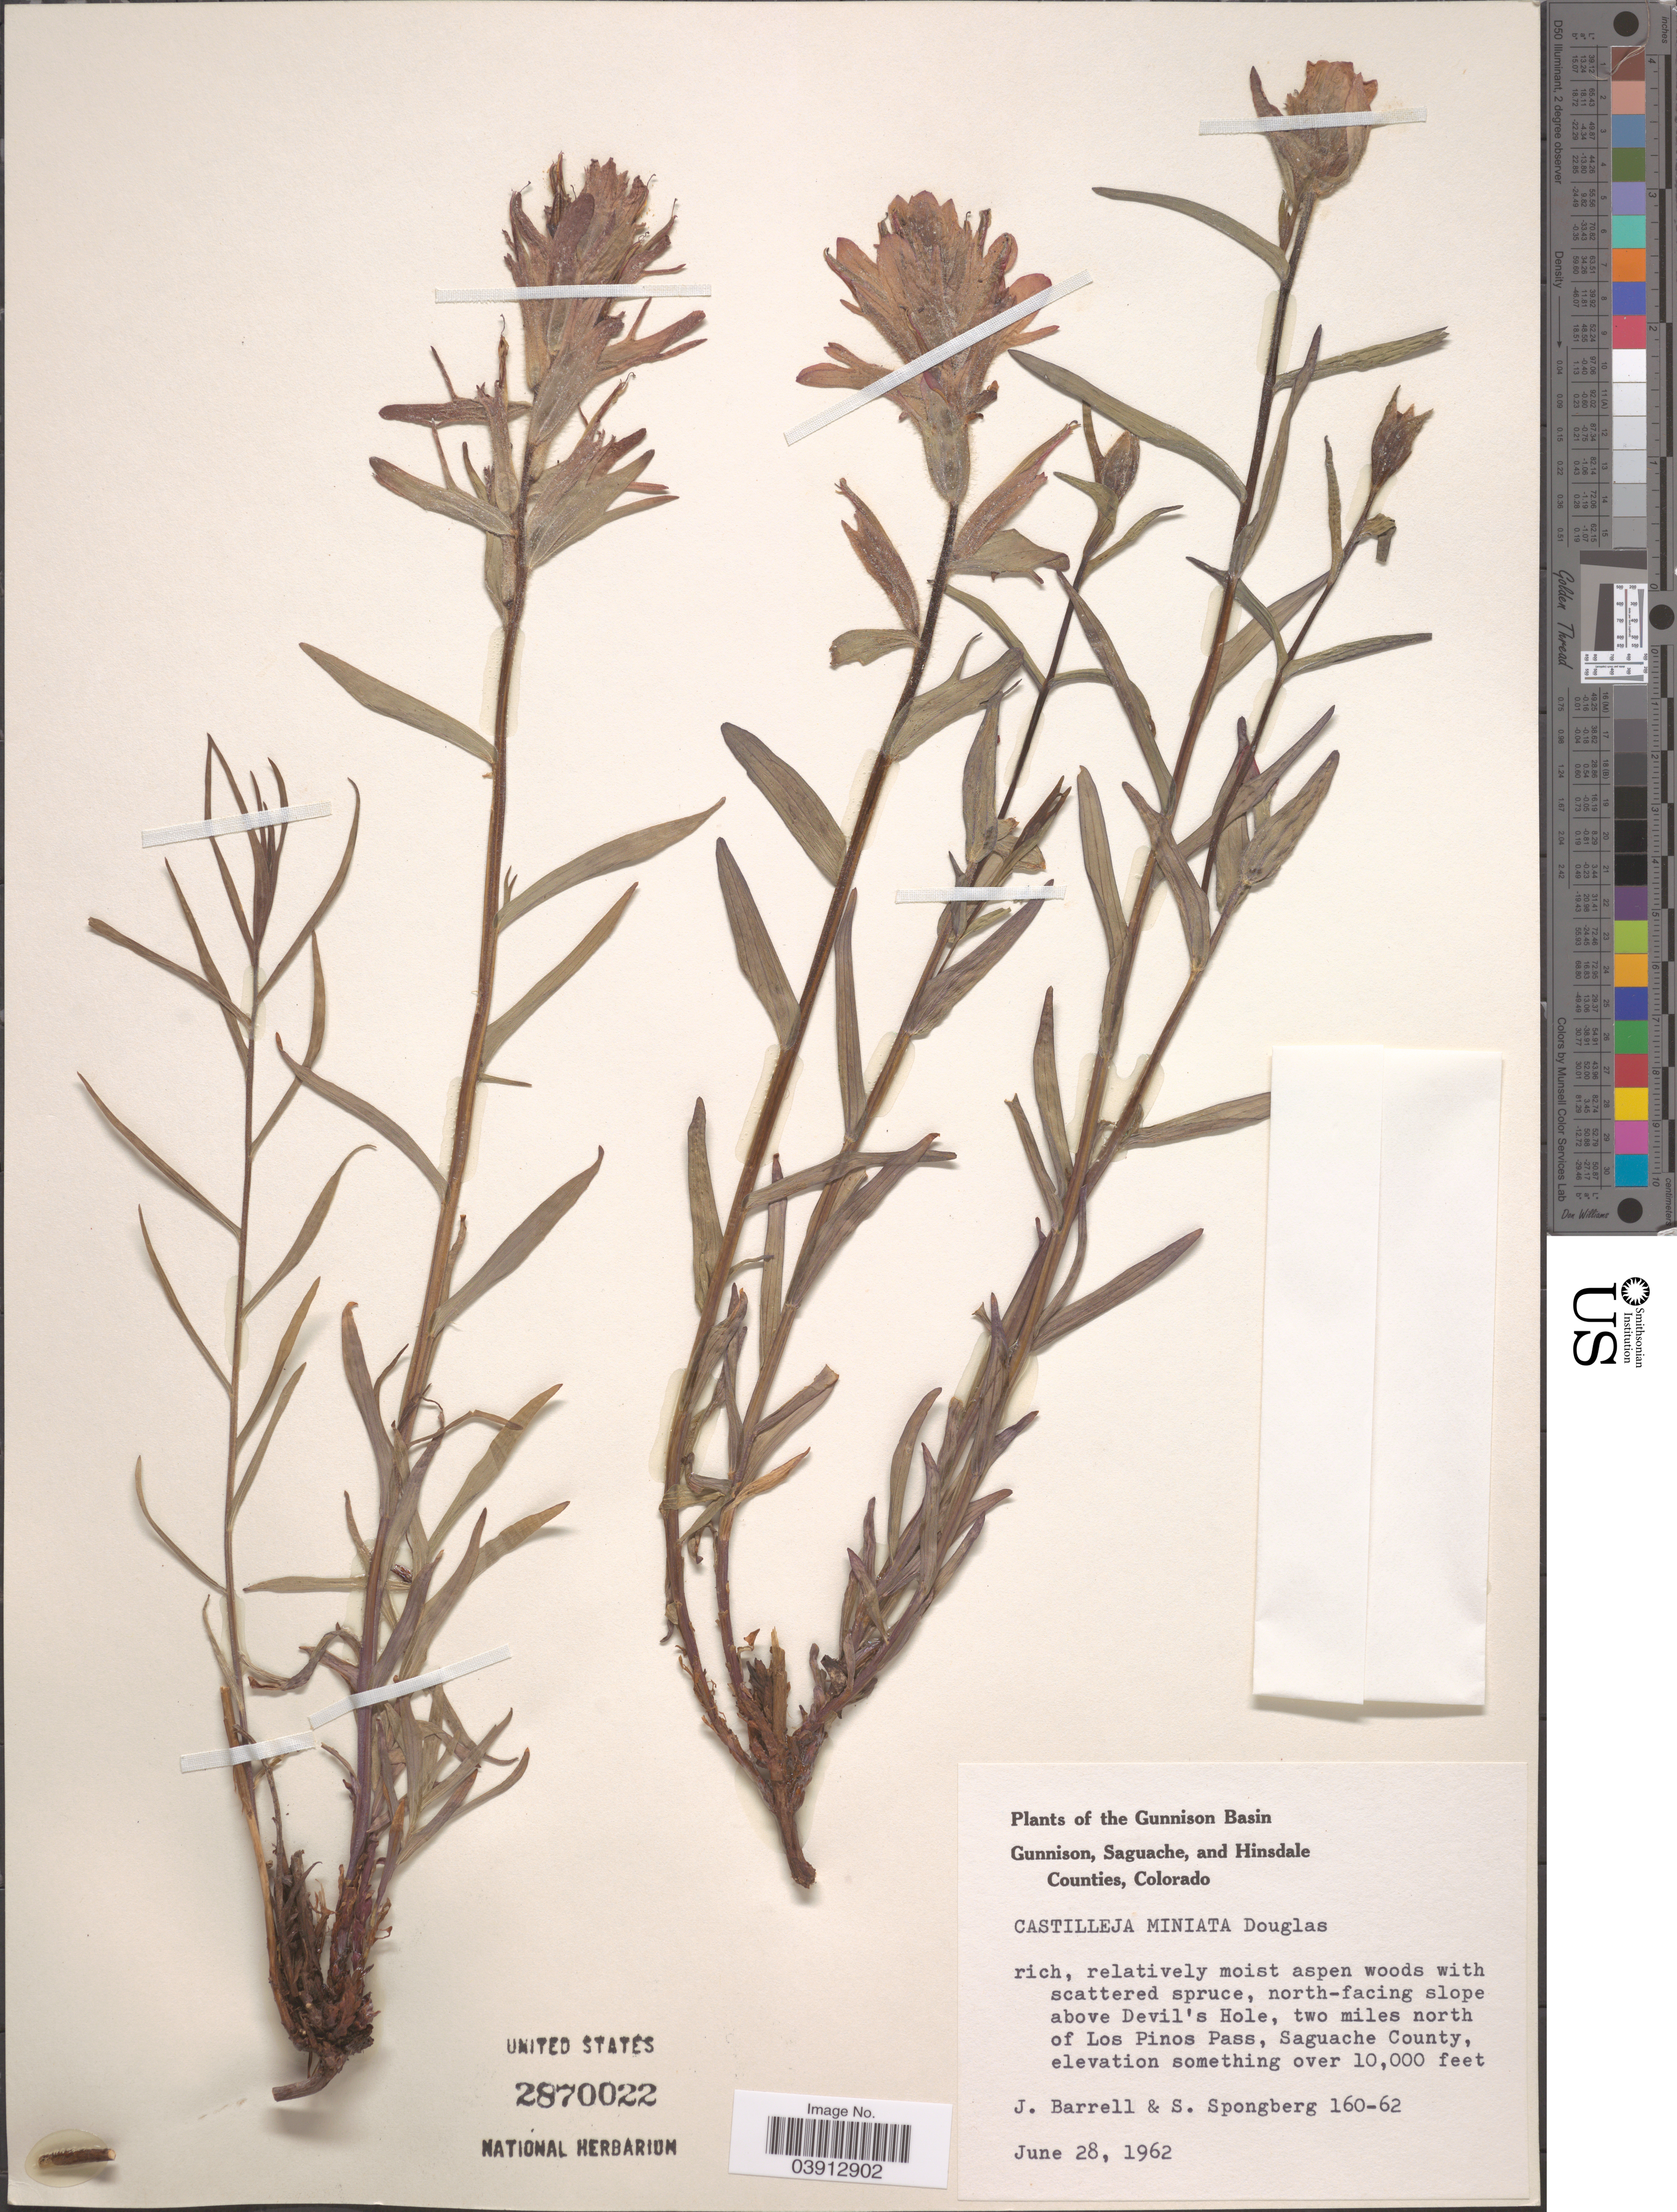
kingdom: Plantae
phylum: Tracheophyta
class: Magnoliopsida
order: Lamiales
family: Orobanchaceae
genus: Castilleja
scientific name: Castilleja miniata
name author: Douglas ex Hook.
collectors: J. Barrell & S. A.Spongberg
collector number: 160-62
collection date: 1962-06-28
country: United States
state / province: Colorado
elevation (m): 3048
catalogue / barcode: US 2870022